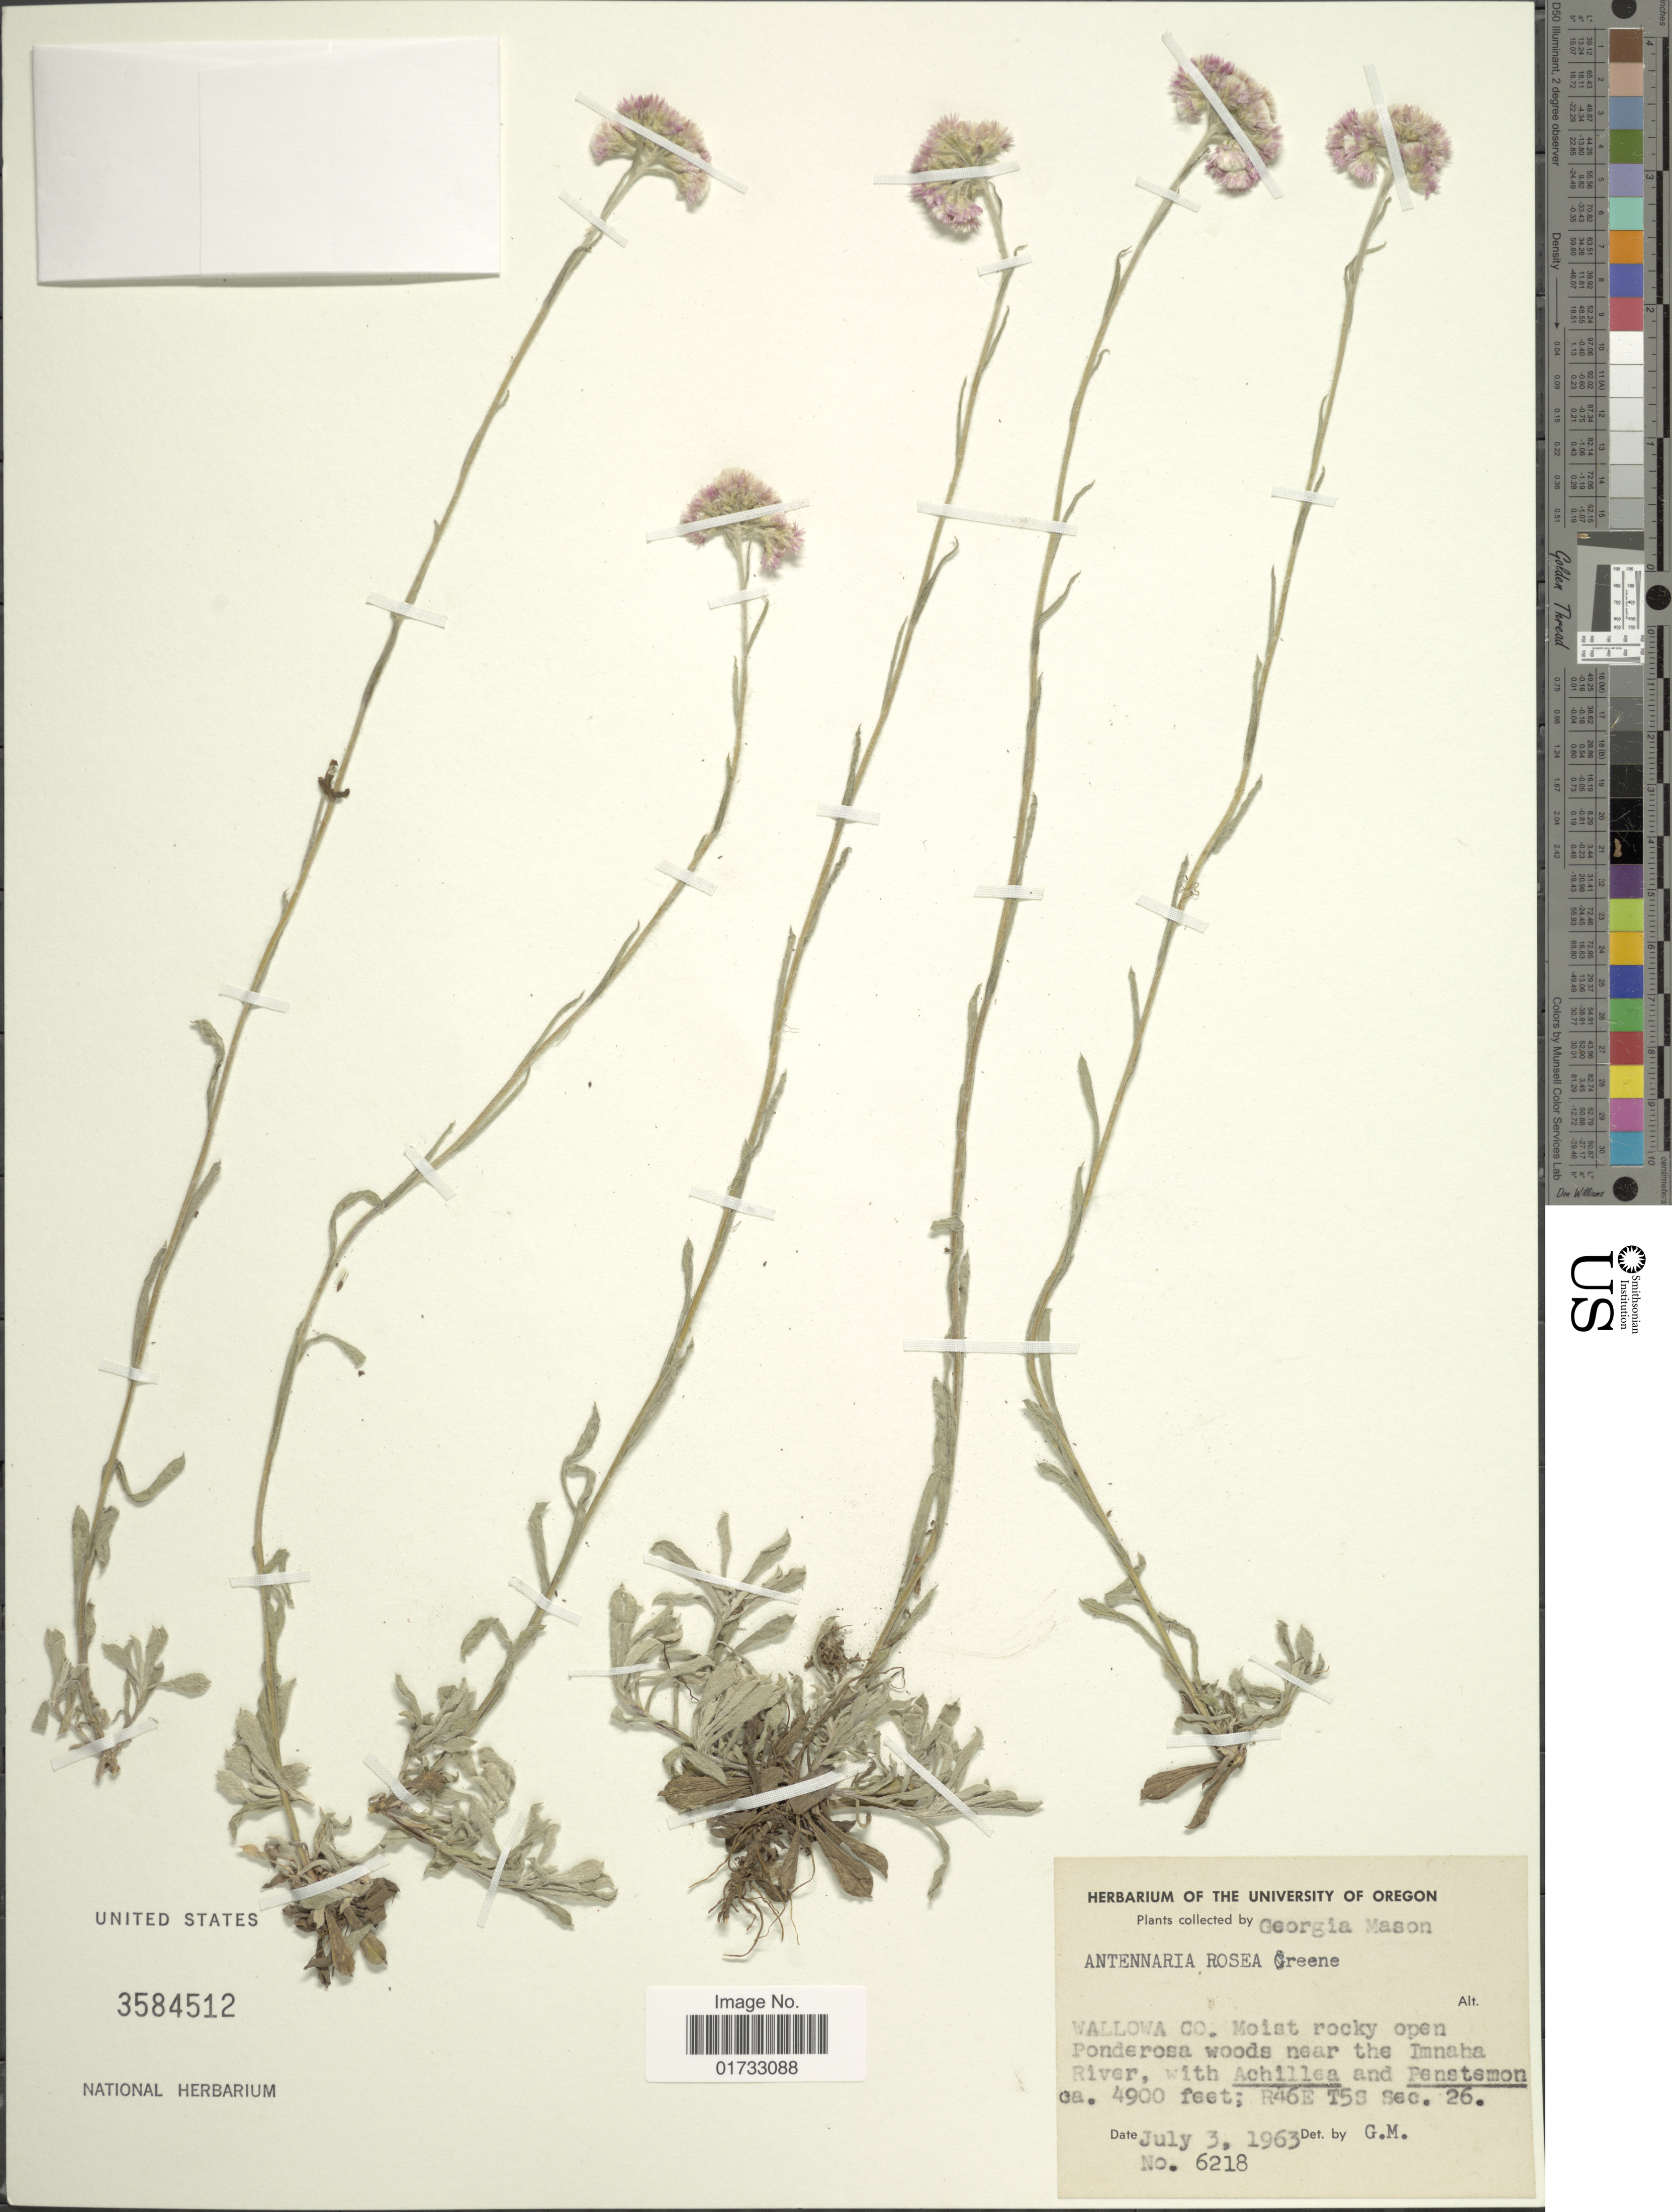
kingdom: Plantae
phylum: Tracheophyta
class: Magnoliopsida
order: Asterales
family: Asteraceae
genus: Antennaria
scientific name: Antennaria rosea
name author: Greene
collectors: G. Mason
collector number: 6218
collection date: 1963-07-03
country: United States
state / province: Oregon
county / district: Wallowa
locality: Wallowa Co. moist rocky open Ponderosa woods near the Imnaha river, R46E T5S Sec. 26.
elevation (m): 1494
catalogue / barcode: US 3584512